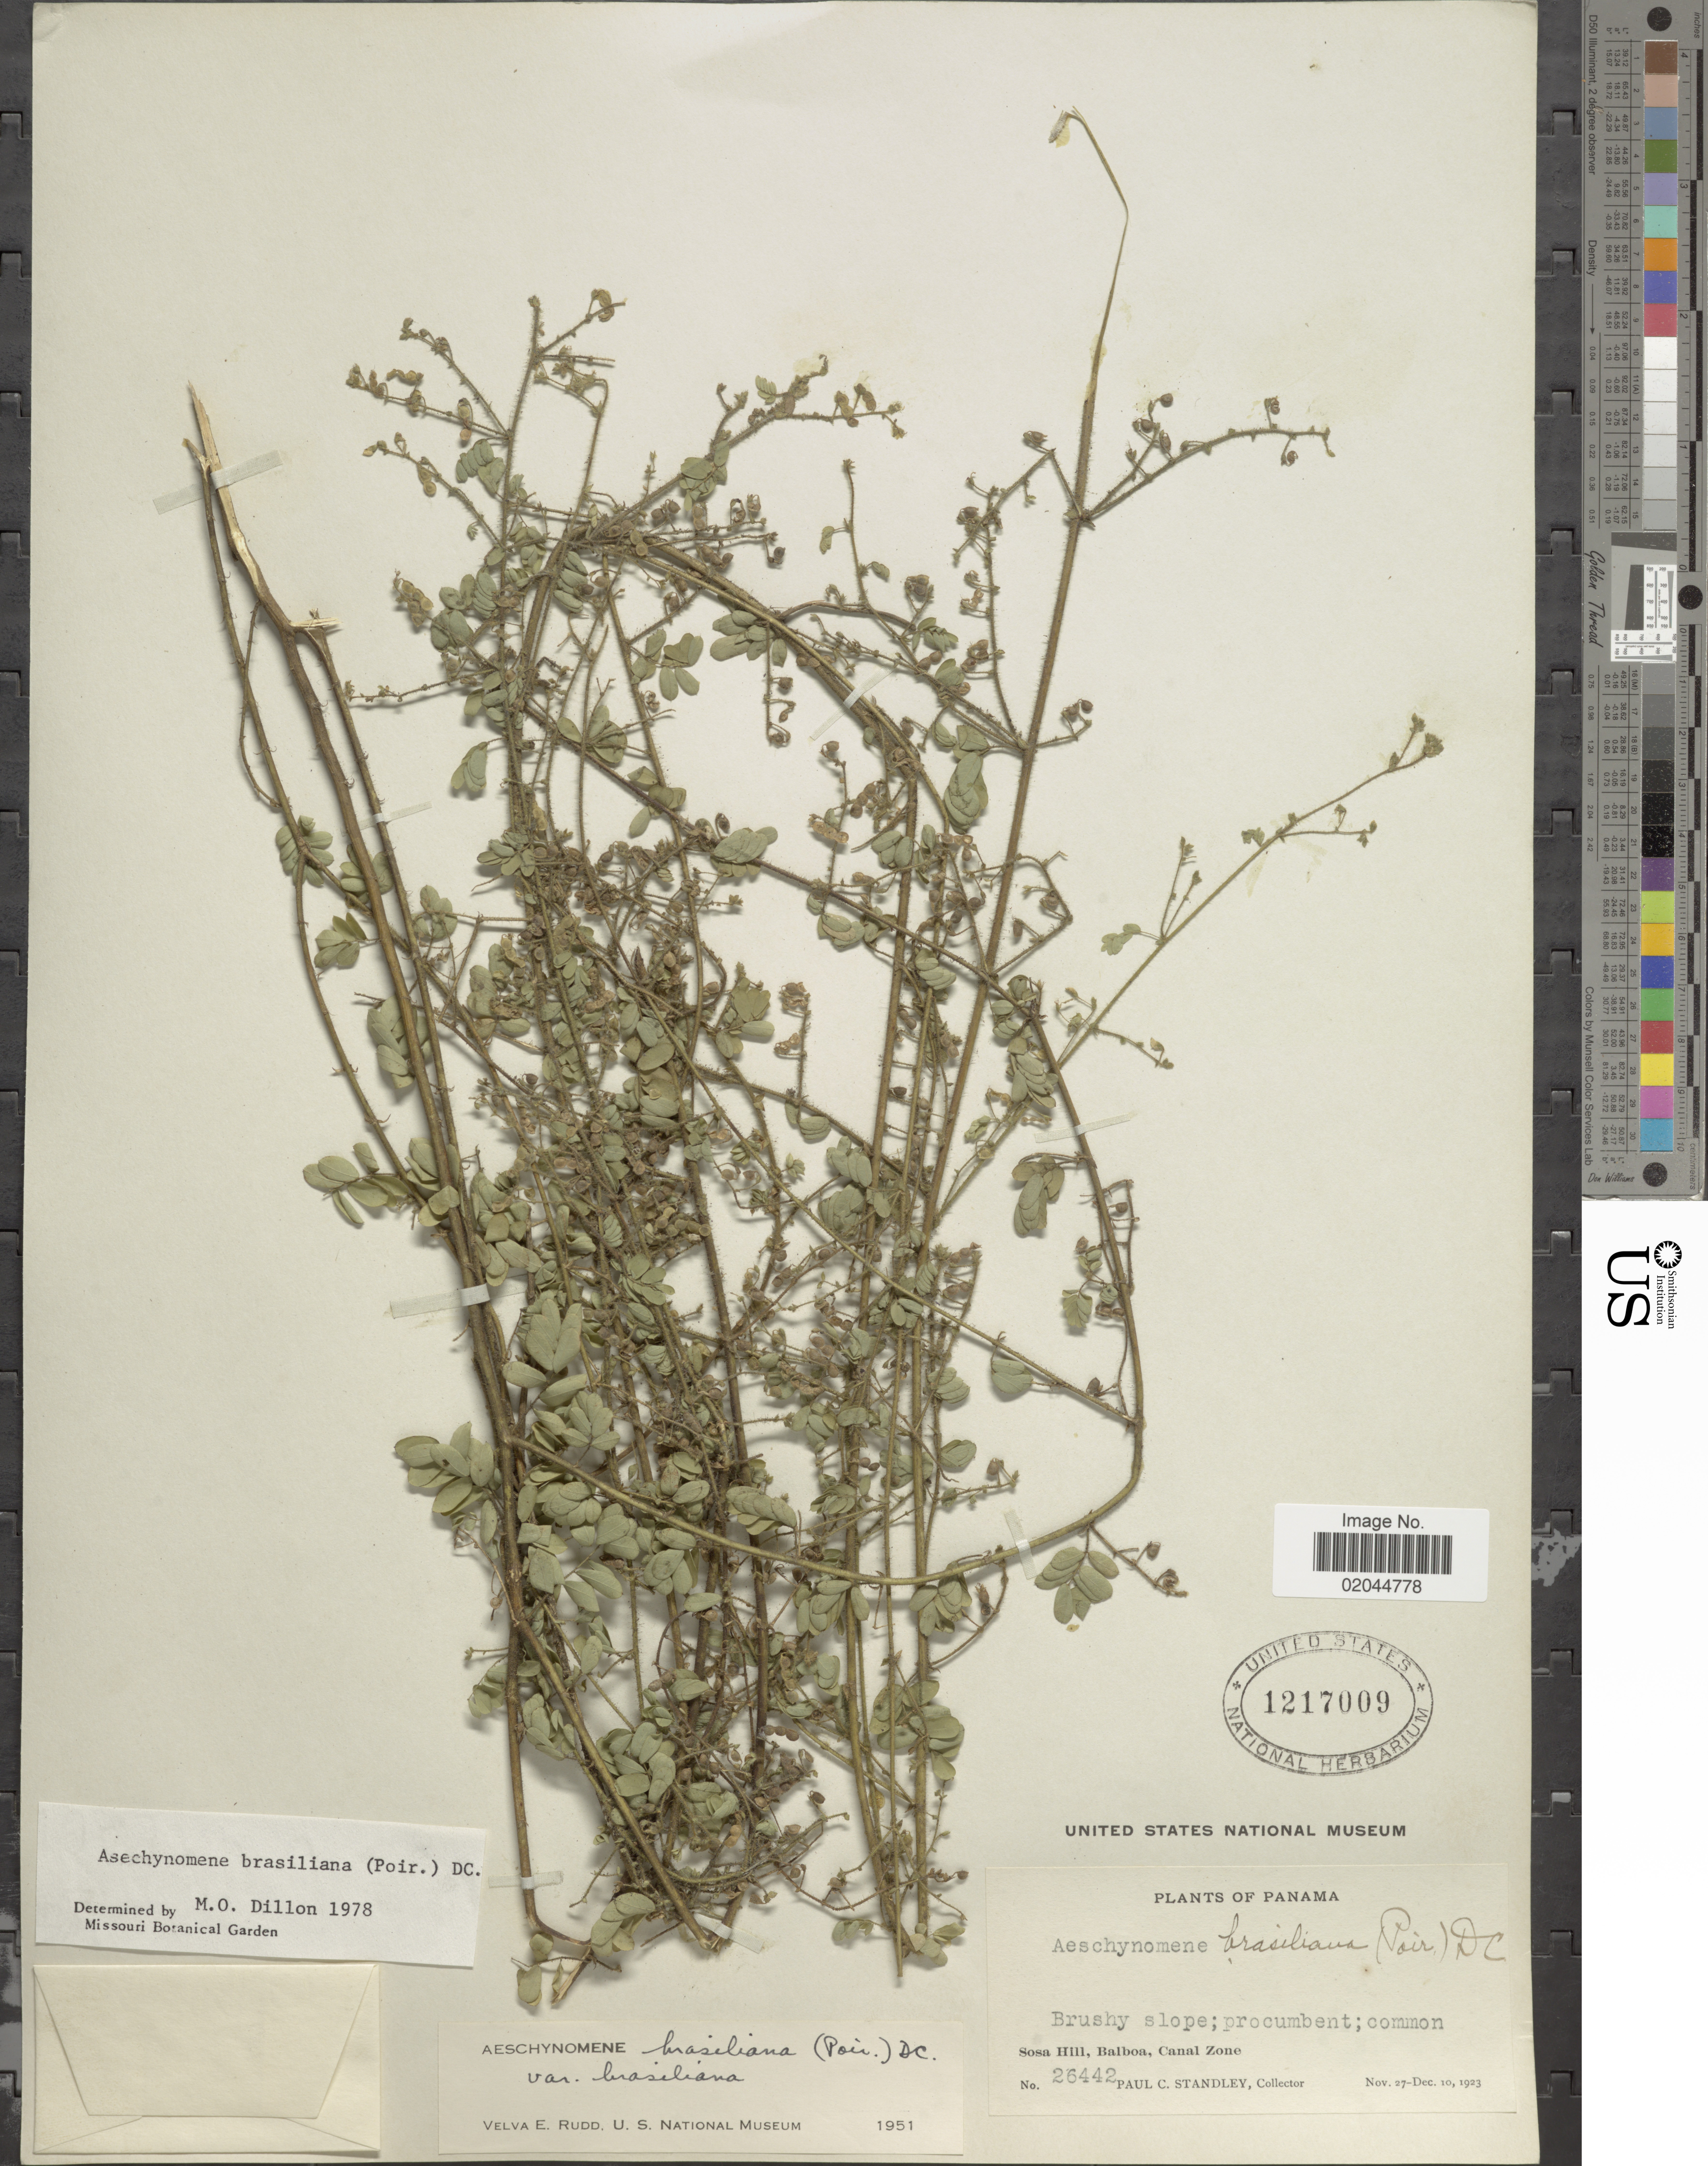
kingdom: Plantae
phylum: Tracheophyta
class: Magnoliopsida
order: Fabales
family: Fabaceae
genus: Aeschynomene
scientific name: Aeschynomene brasiliana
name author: (Poir.) DC.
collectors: P. C. Standley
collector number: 26442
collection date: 1923-11-27/1923-12-10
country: Panama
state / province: Colón / Panamá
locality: Sosa Hill, Balboa, Canal Zone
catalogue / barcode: US 1217009